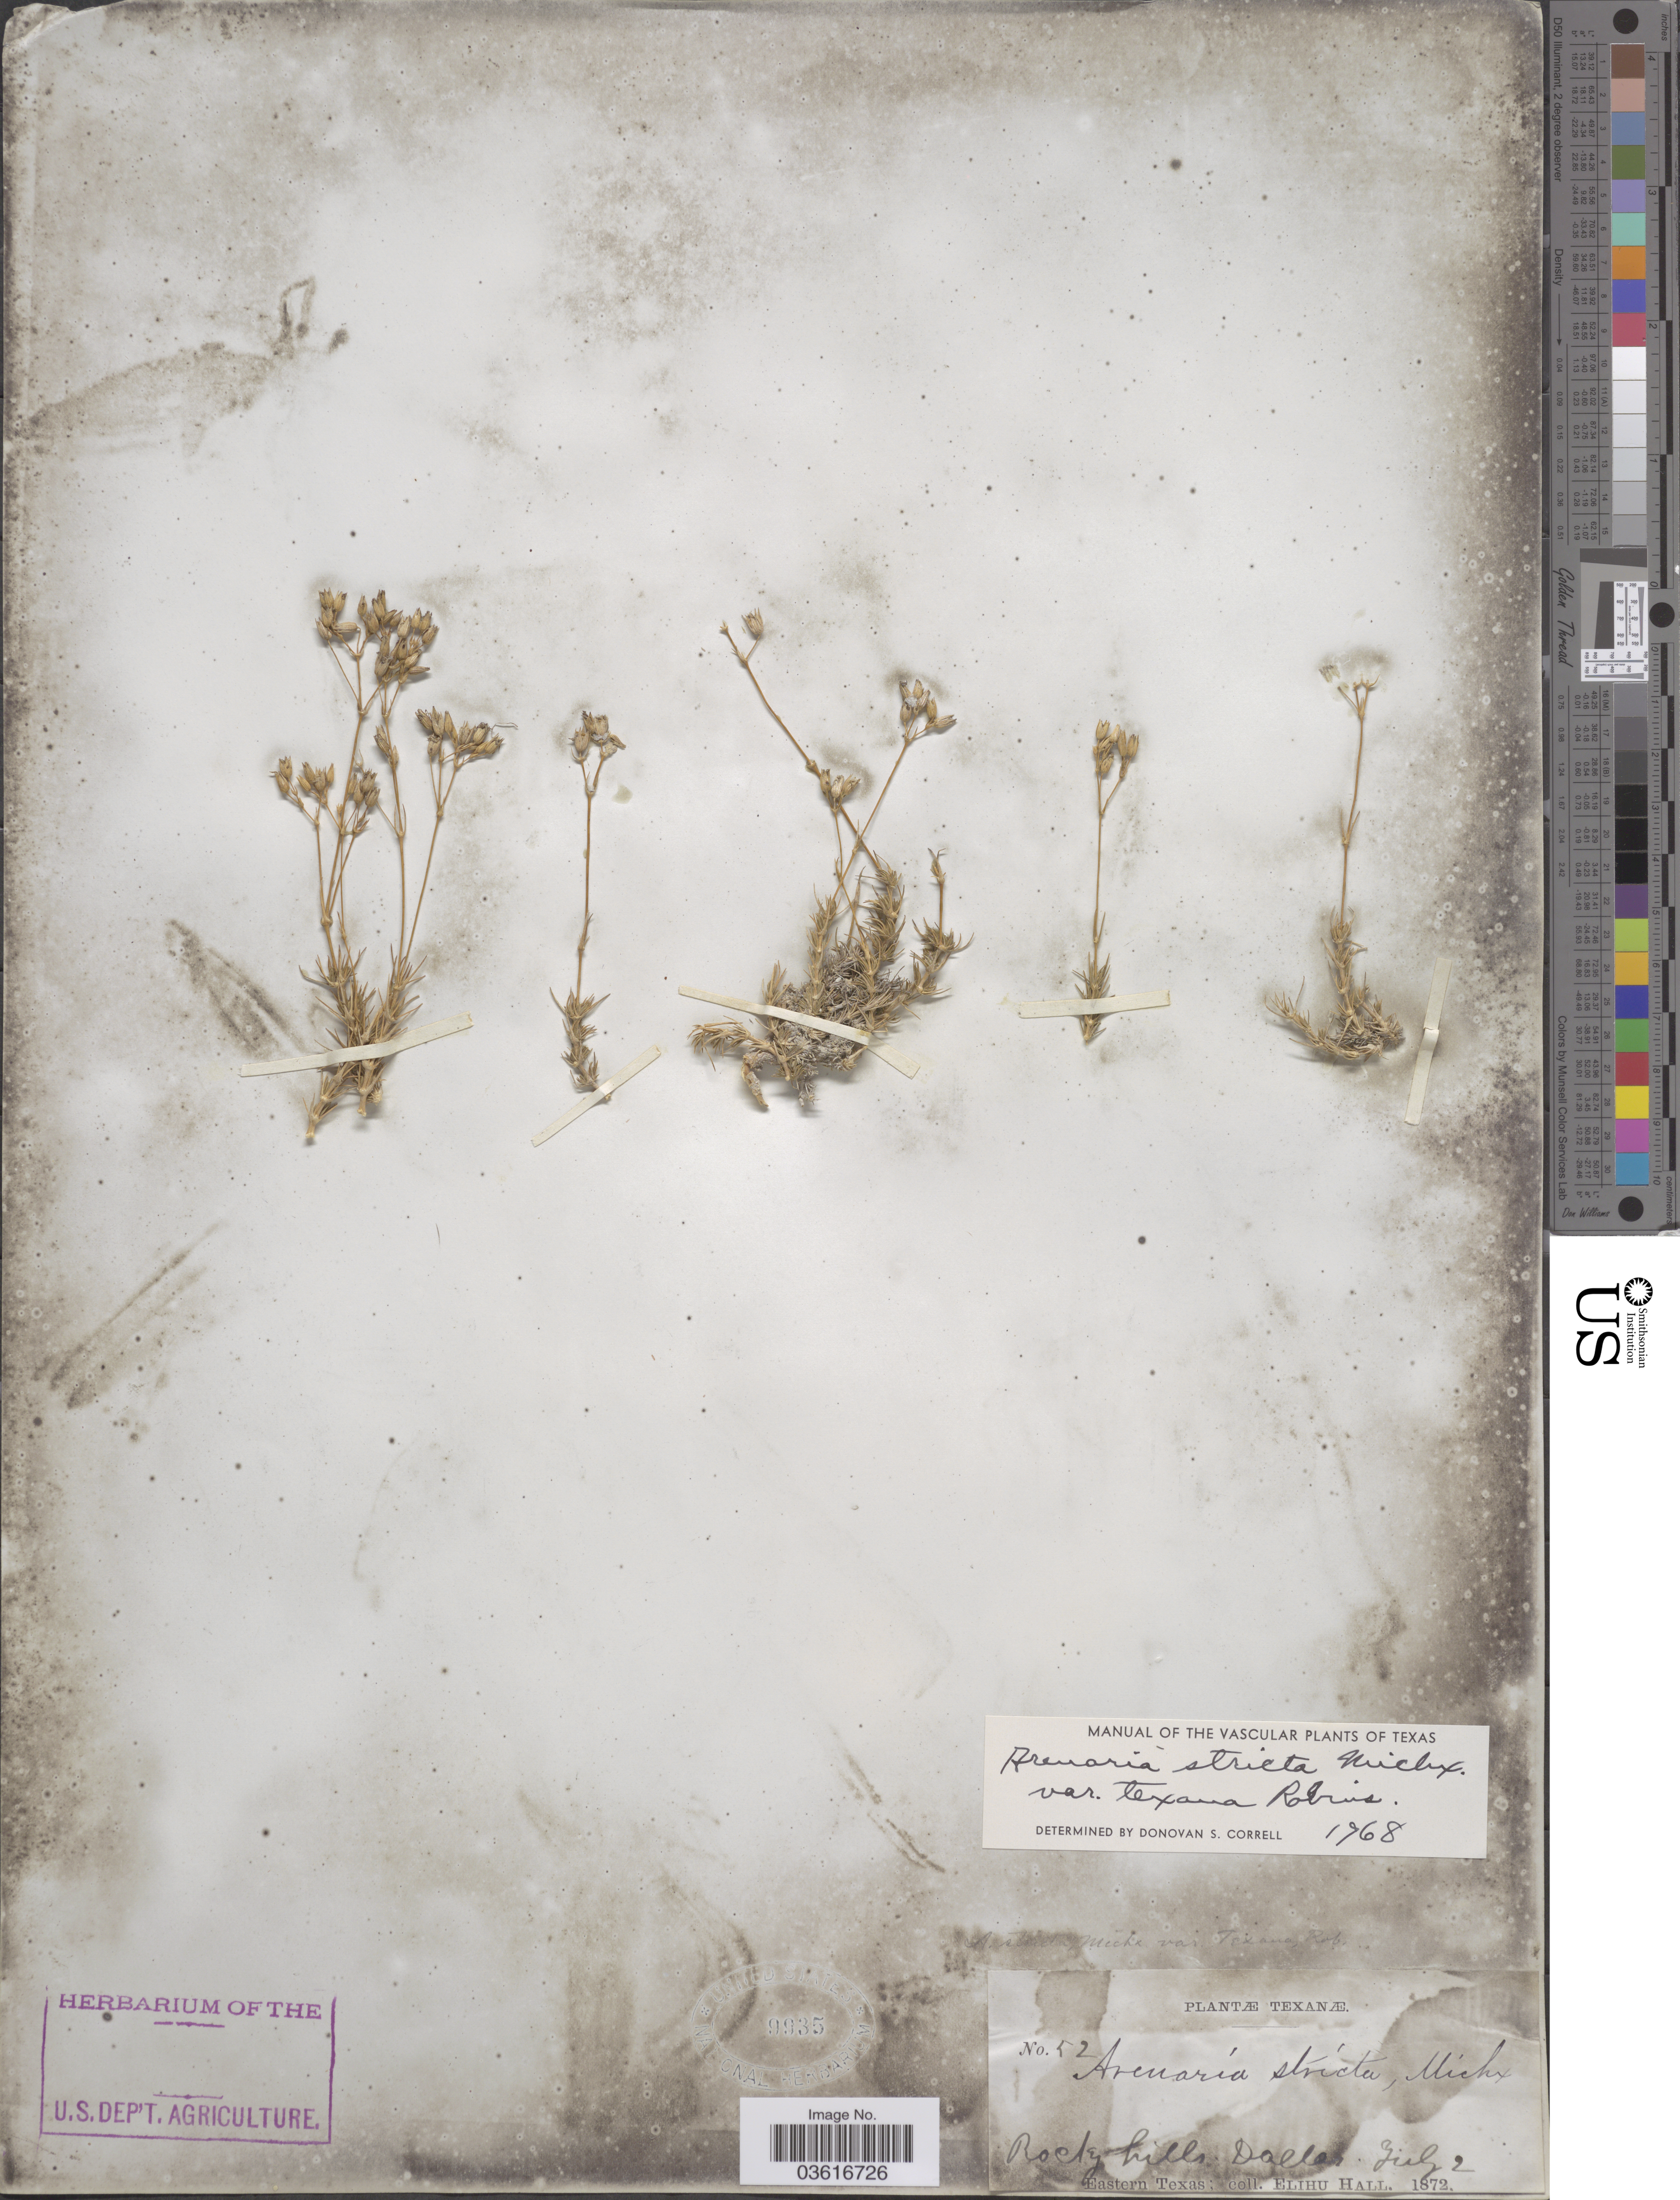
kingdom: Plantae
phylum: Tracheophyta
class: Magnoliopsida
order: Caryophyllales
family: Caryophyllaceae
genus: Minuartia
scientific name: Minuartia stricta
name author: (Sw.) Hiern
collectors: E. Hall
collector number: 52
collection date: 1872-07-02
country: United States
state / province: Texas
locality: Dallas, Eastern Texas.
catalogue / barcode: US 9935